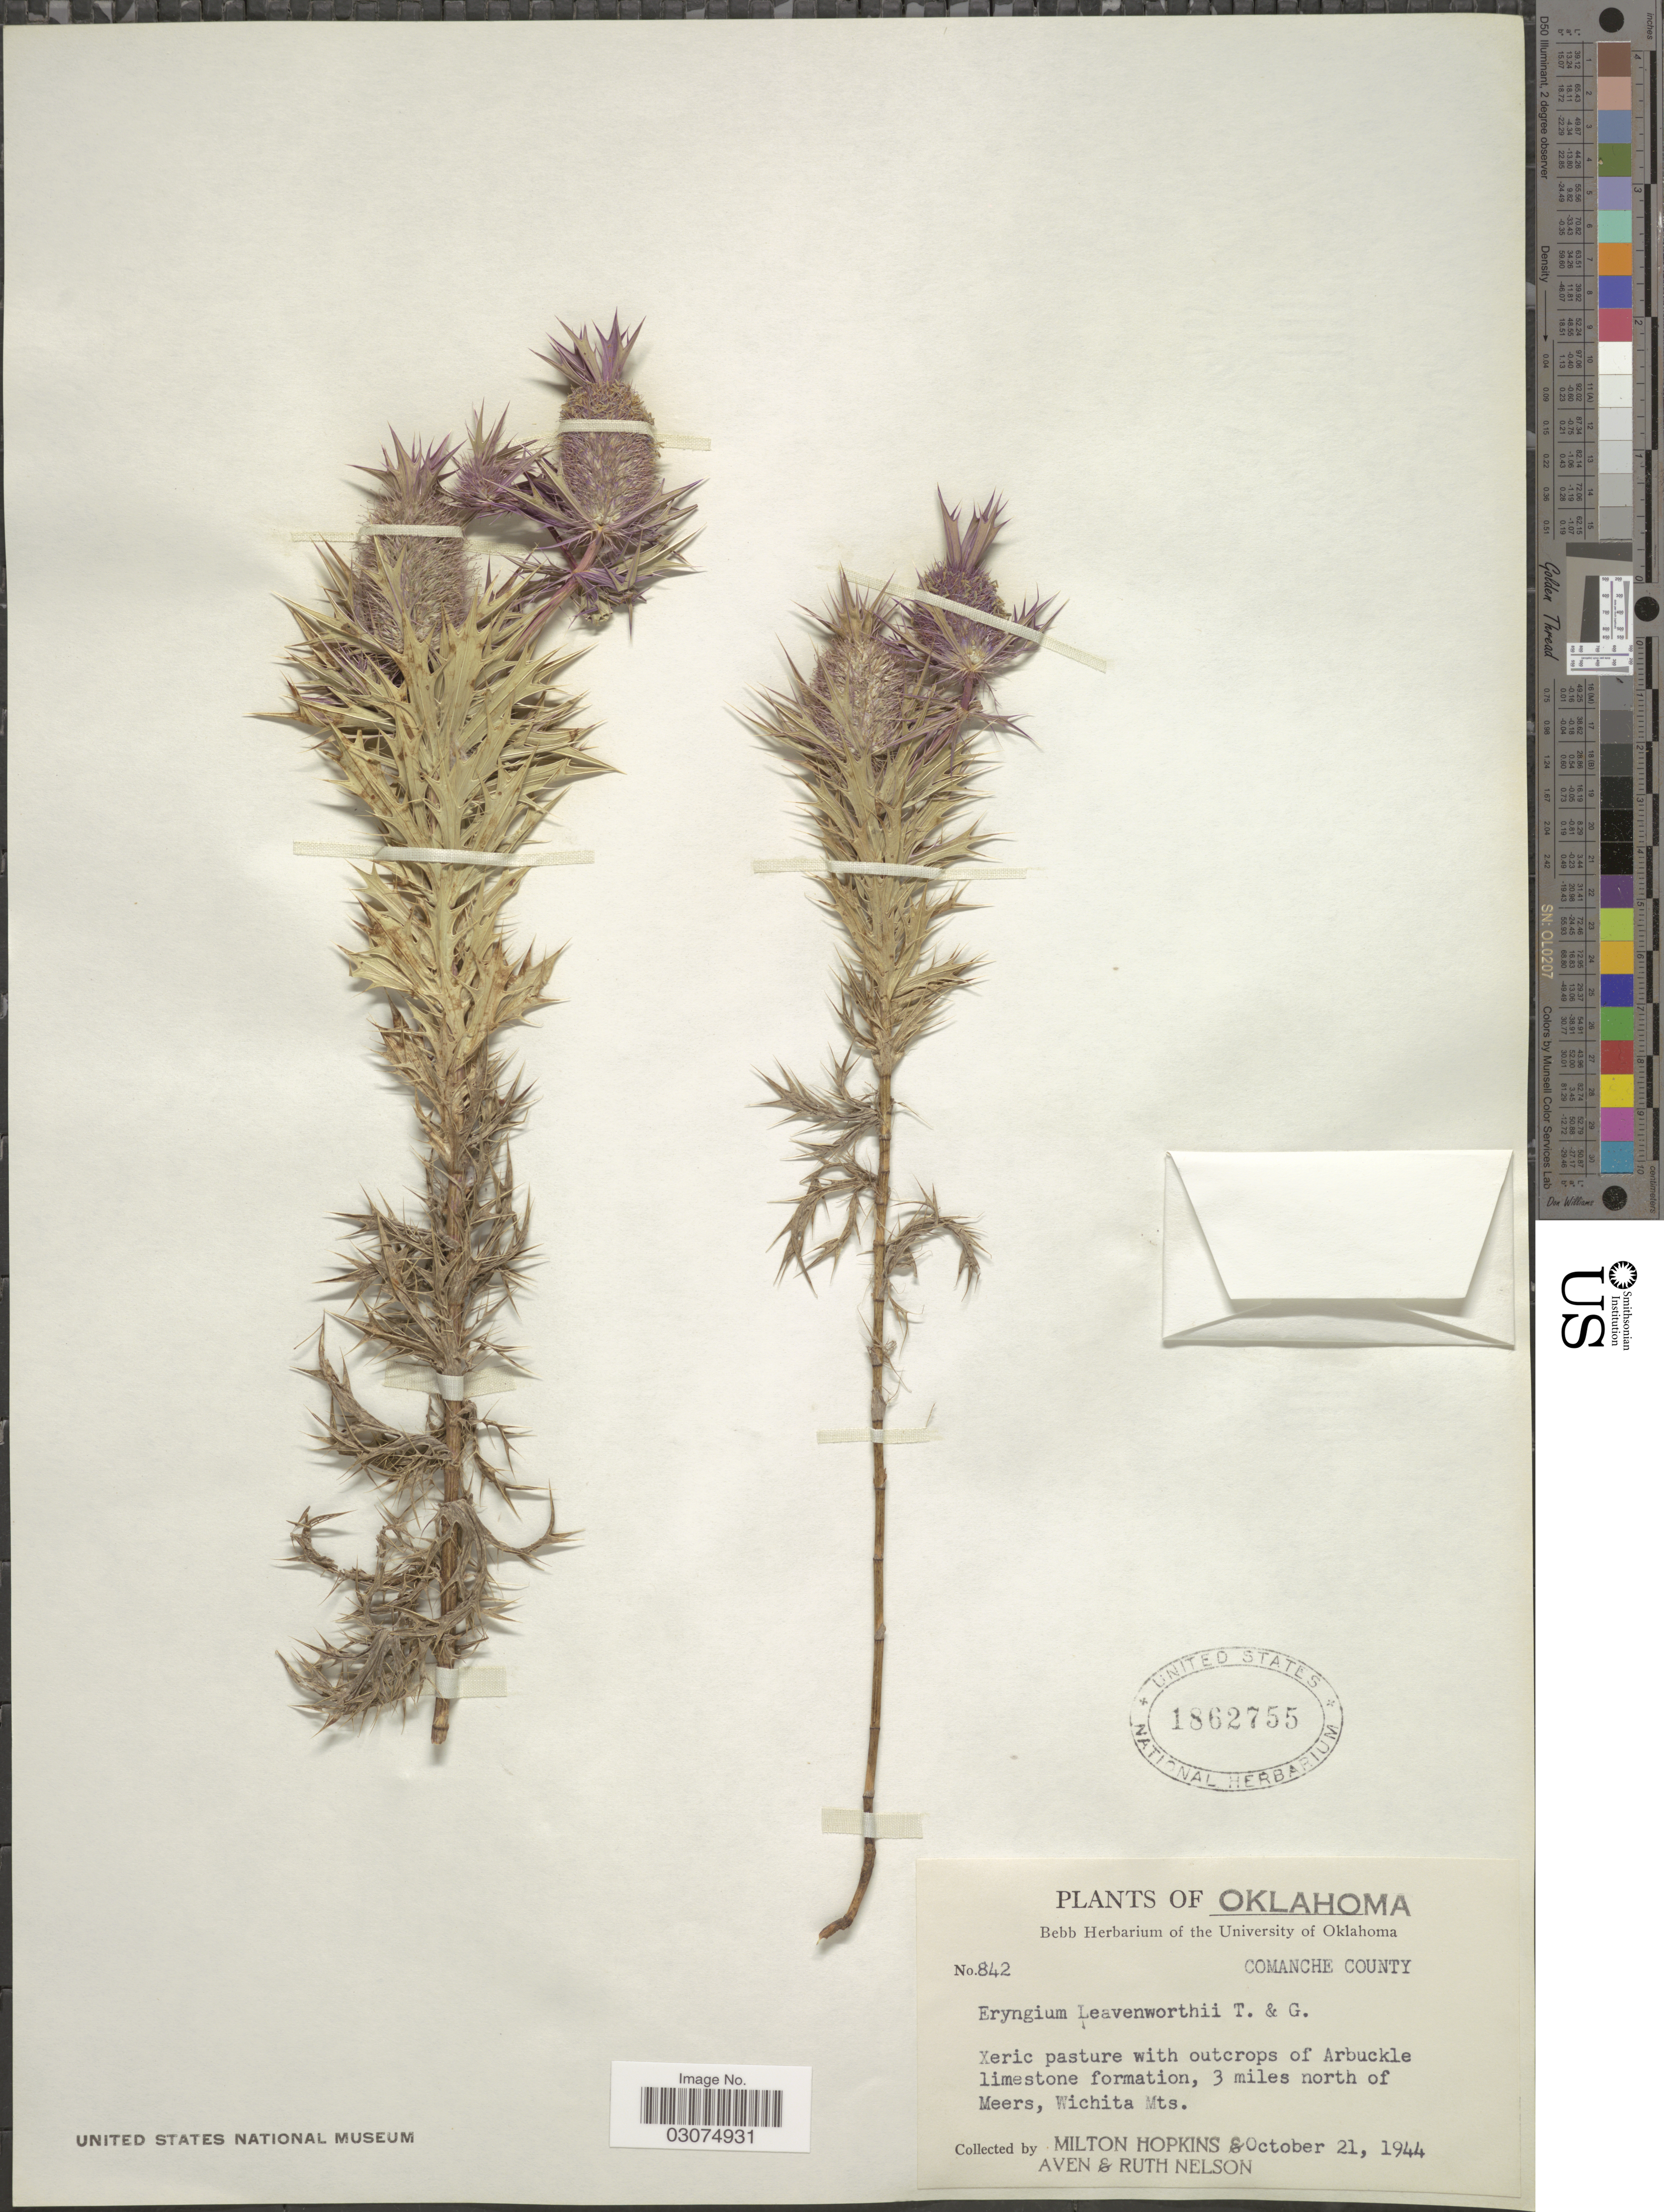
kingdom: Plantae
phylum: Tracheophyta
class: Magnoliopsida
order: Apiales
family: Apiaceae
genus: Eryngium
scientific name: Eryngium leavenworthii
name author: Torr. & A. Gray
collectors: M. Hopkins, A. Nelson & R. A. Nelson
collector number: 842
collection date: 1944-10-21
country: United States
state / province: Oklahoma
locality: Comanche County. 3 miles north of Meers, Wichita Mts.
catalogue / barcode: US 1862755